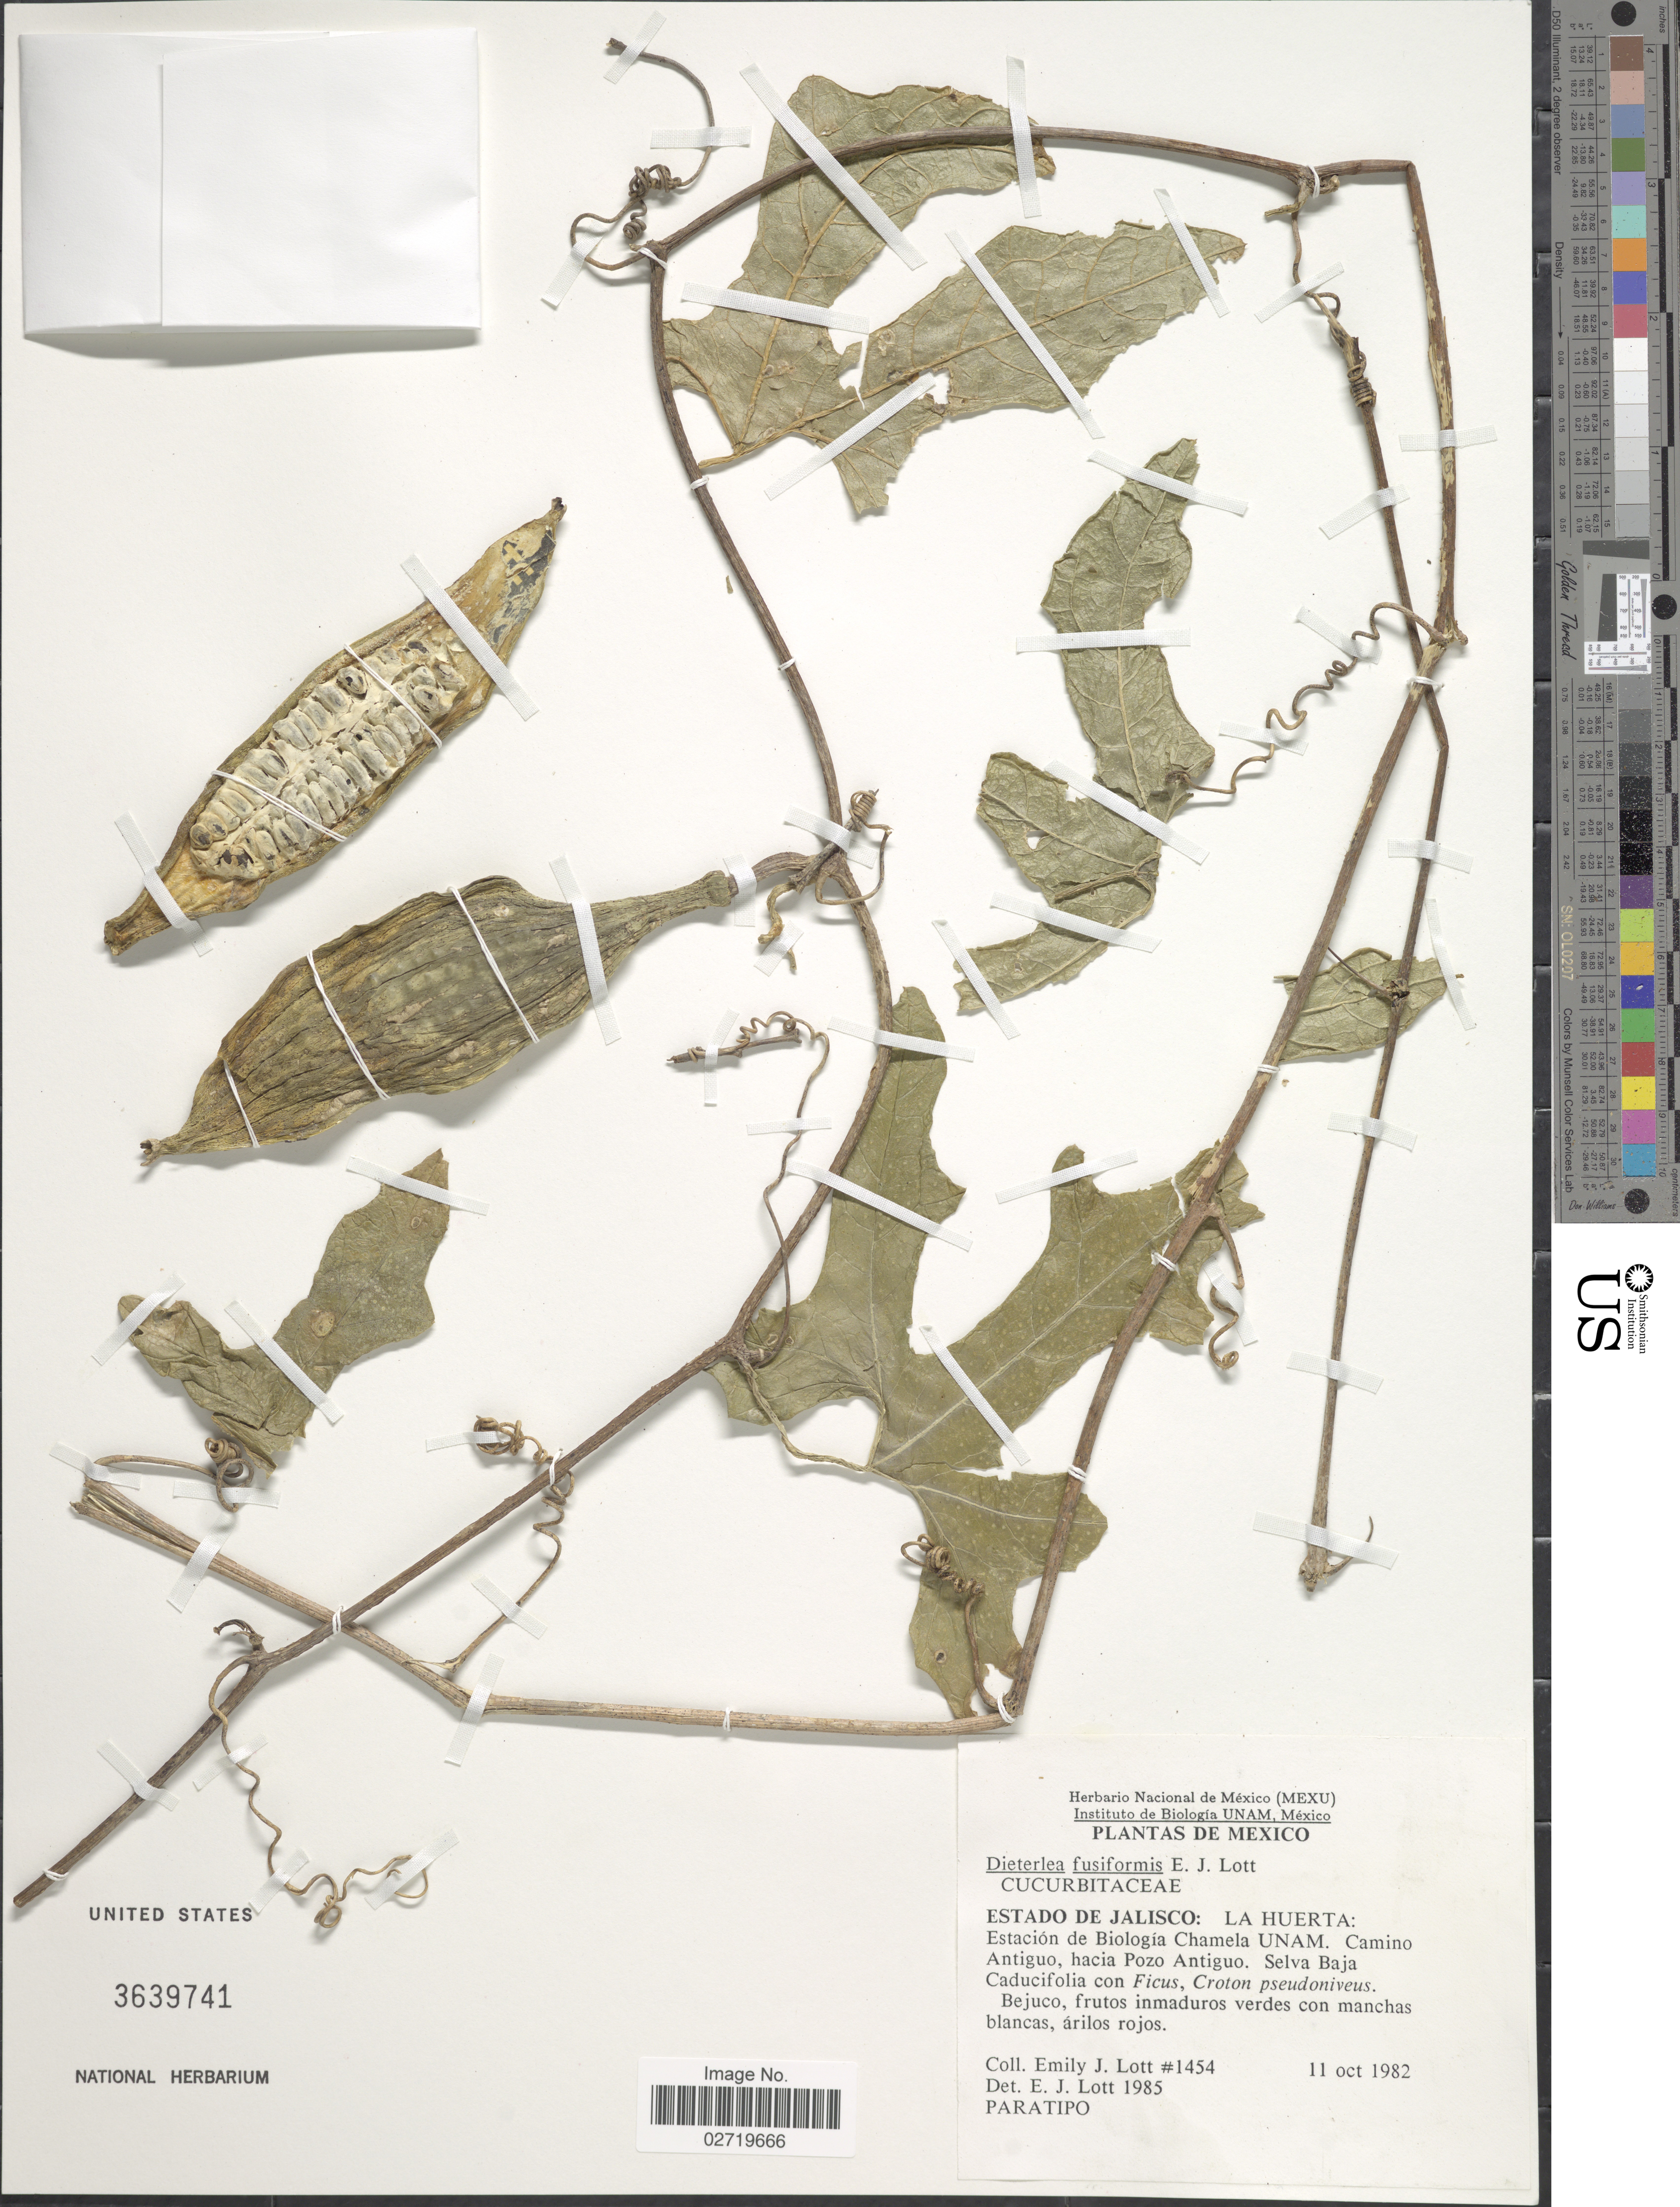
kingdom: Plantae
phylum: Tracheophyta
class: Magnoliopsida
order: Cucurbitales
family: Cucurbitaceae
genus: Ibervillea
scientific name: Ibervillea fusiformis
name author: (E. J. Lott) Kearns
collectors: E. J. Lott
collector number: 1454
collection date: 1982-10-11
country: Mexico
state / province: Jalisco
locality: La Huerta; Estación de Biologica Chamela UNAM. Camino Antiguo, hacia Pozo Antiguo. Selva Baja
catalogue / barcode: US 3639741